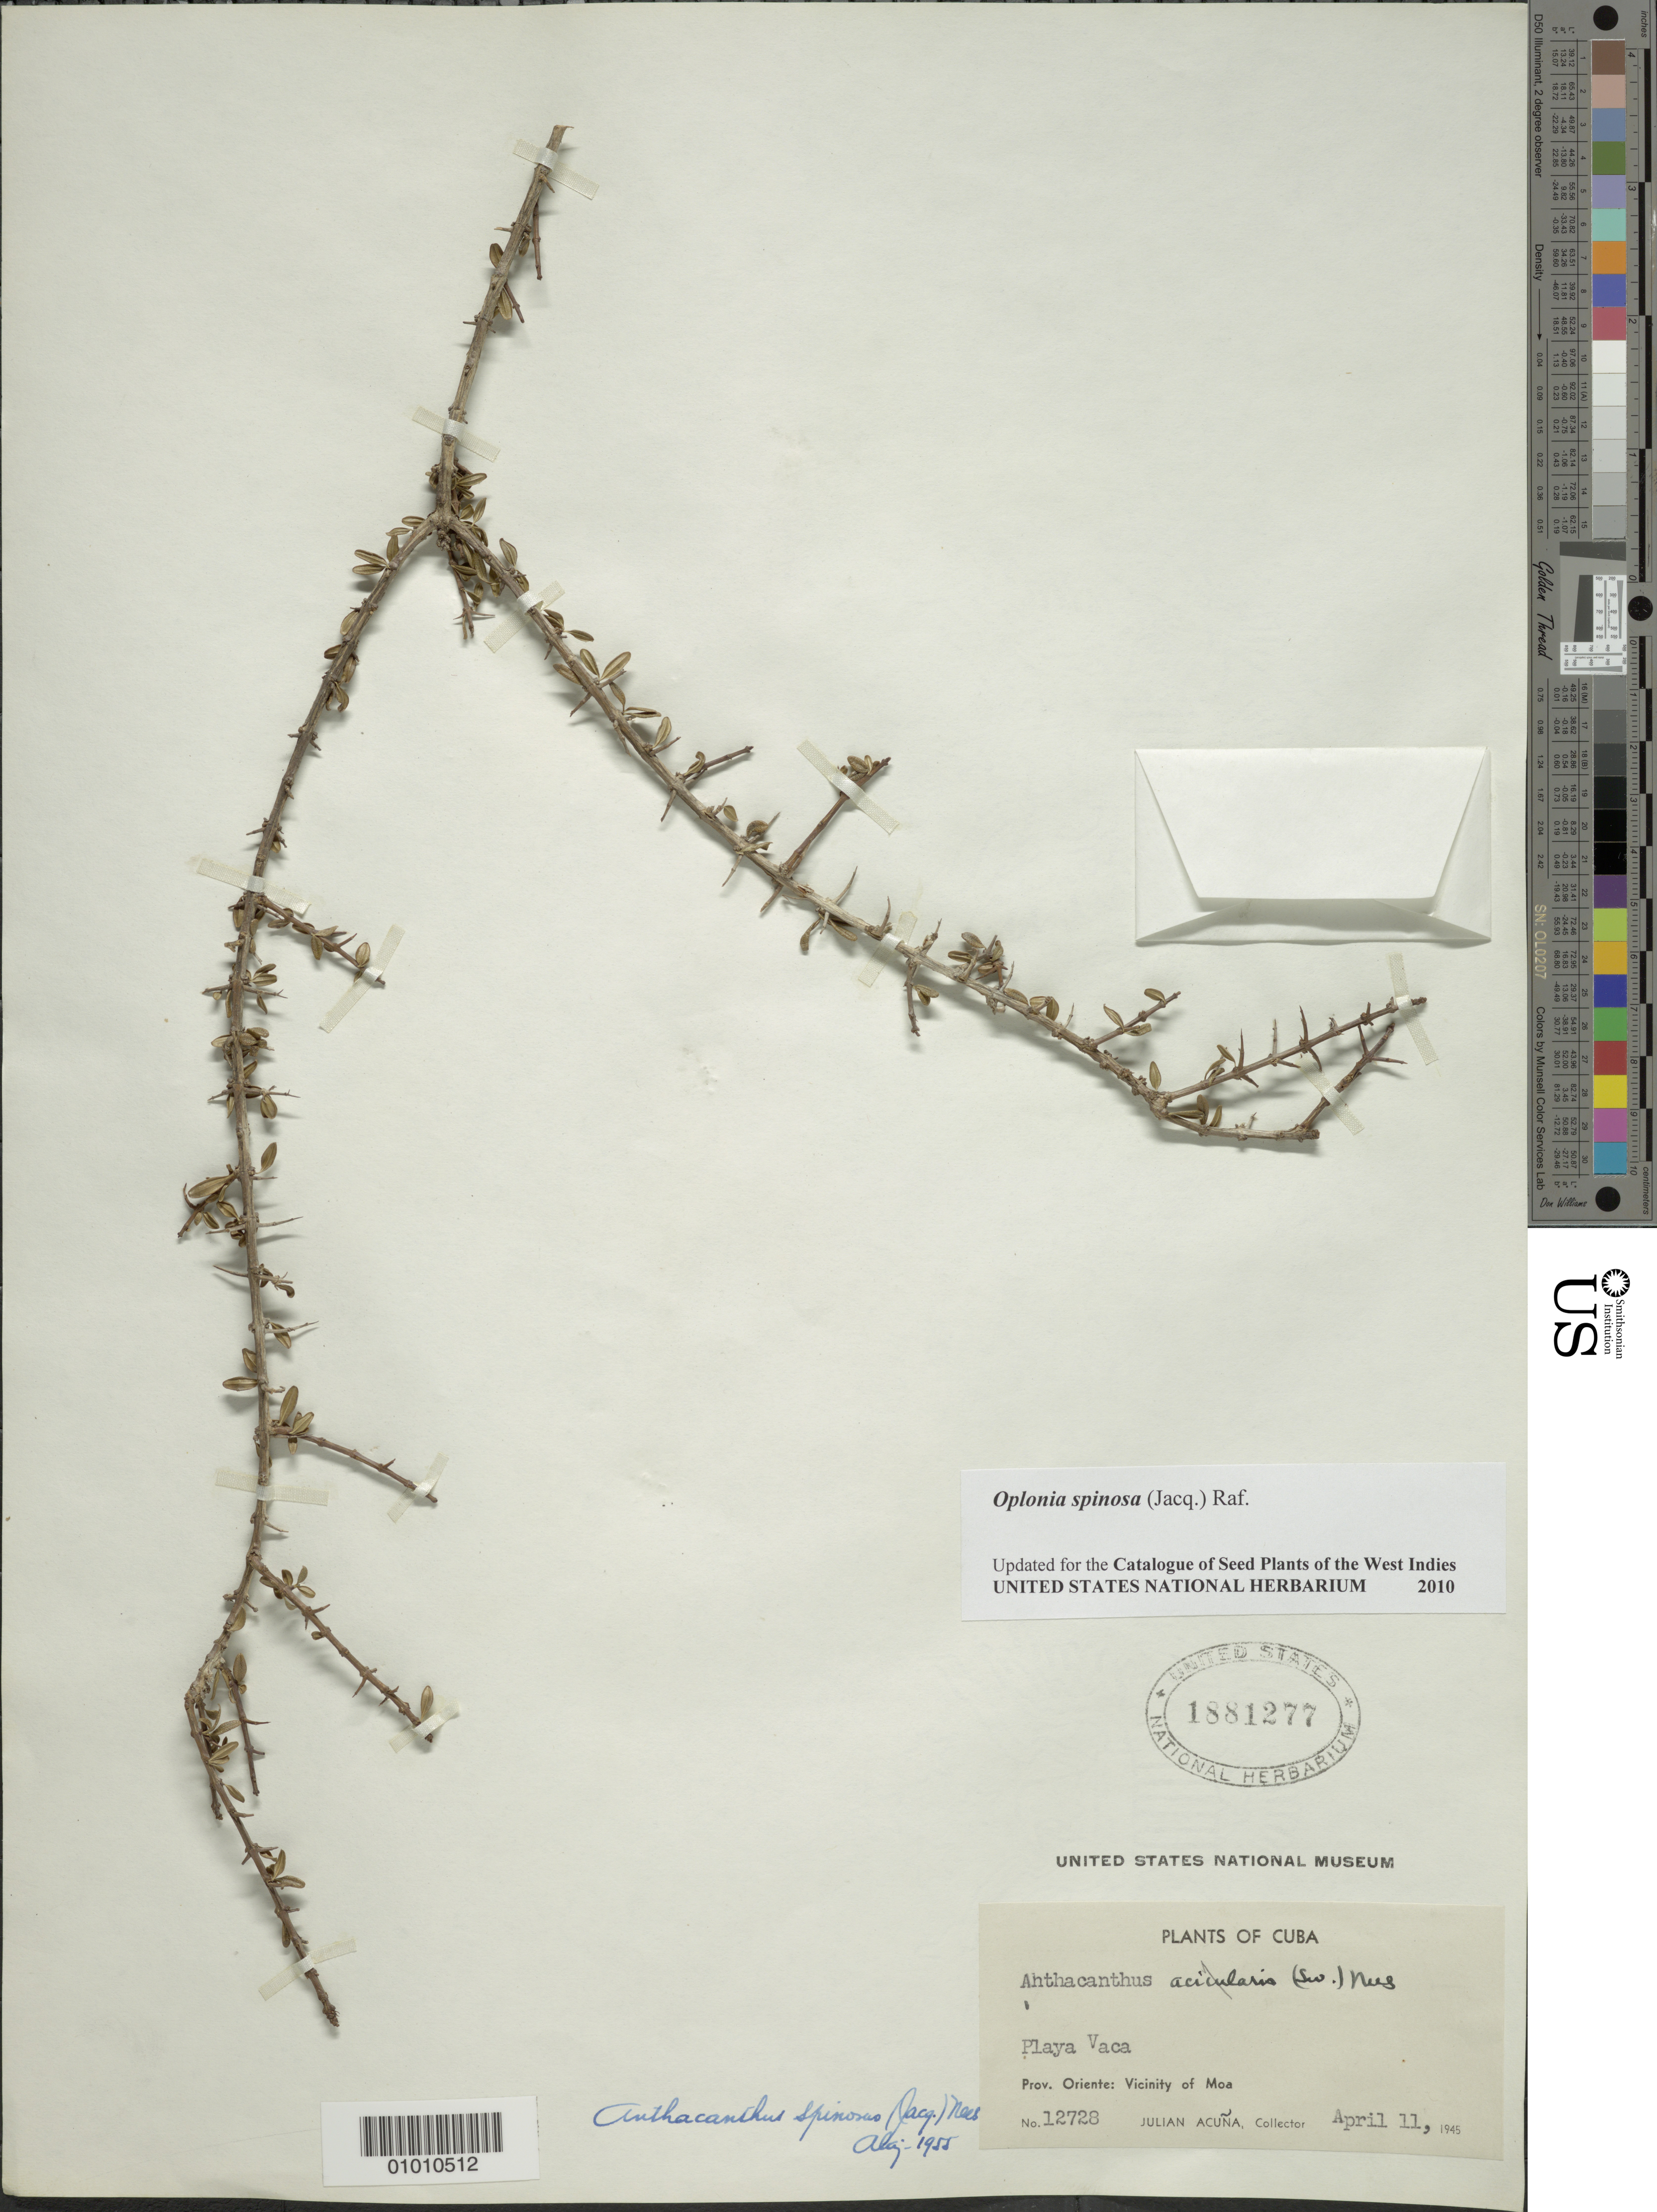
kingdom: Plantae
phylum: Tracheophyta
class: Magnoliopsida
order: Lamiales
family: Acanthaceae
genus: Oplonia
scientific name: Oplonia spinosa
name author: Raf.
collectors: J. Acuña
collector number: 12728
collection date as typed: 11 Apr 1945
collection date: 1945-04-11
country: Cuba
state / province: Holguín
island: Cuba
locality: Vicinity of Moa [Oriente], Playa Vaca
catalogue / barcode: US 1881277